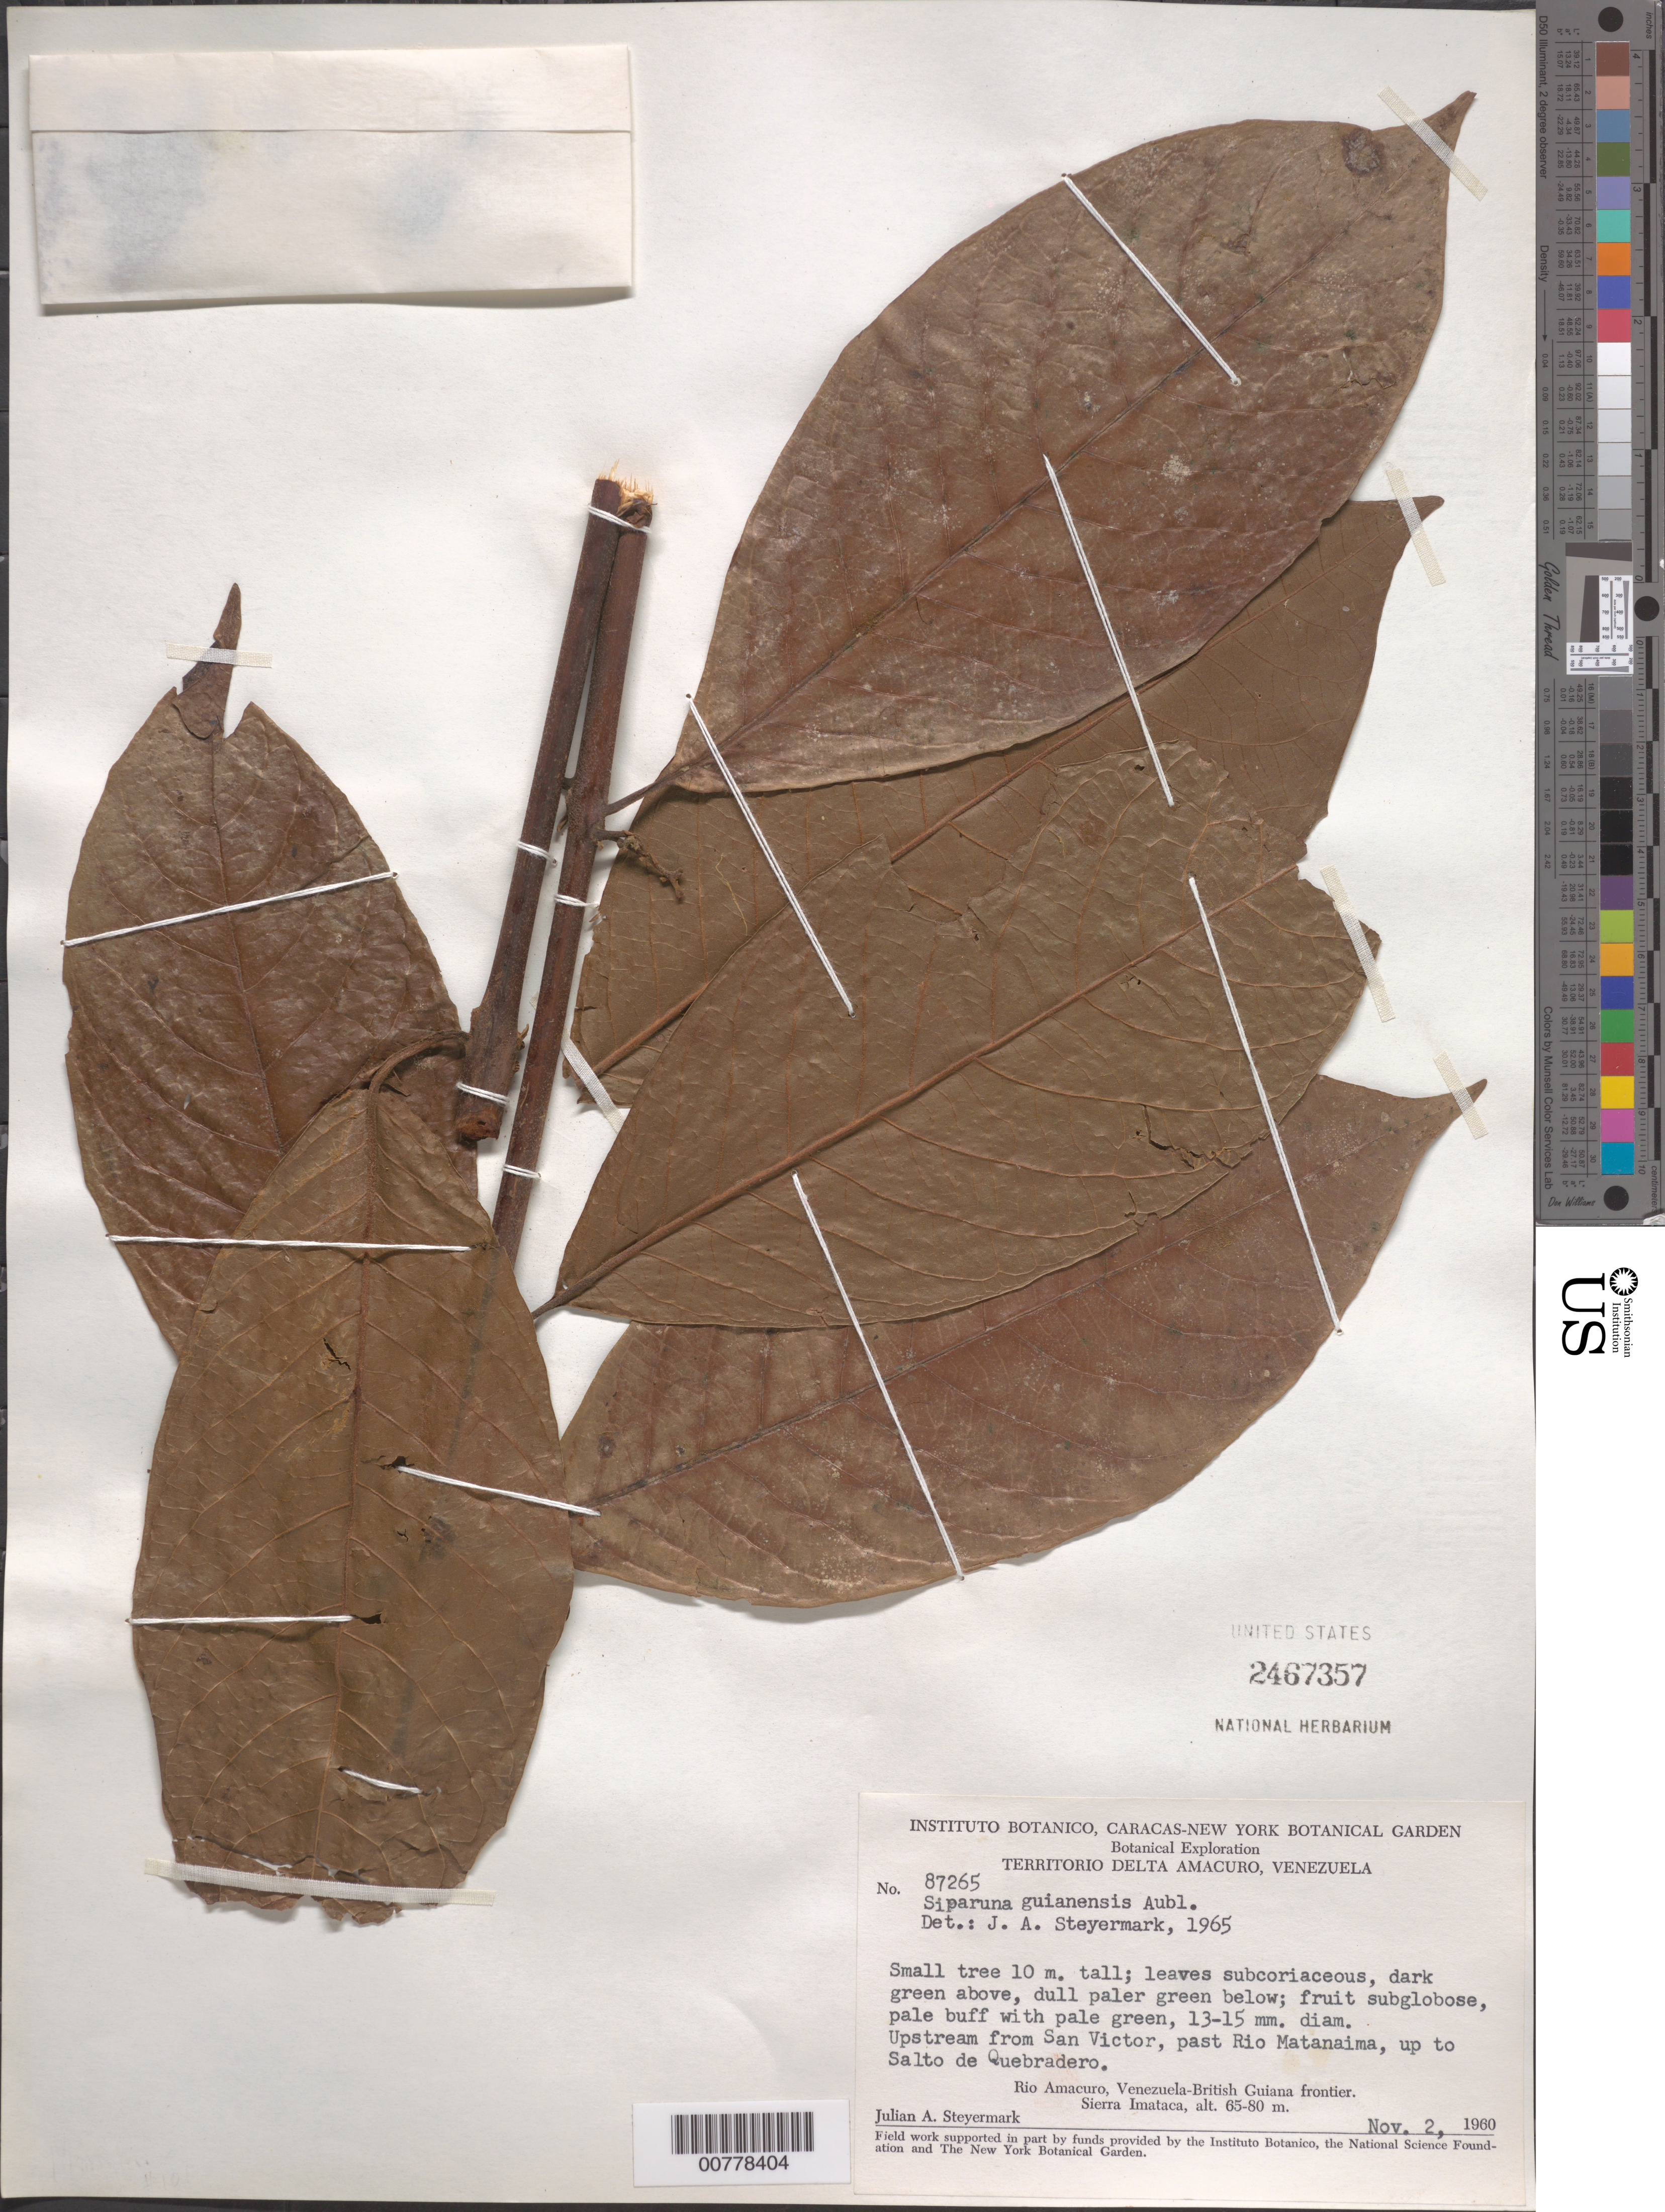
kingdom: Plantae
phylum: Tracheophyta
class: Magnoliopsida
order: Laurales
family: Siparunaceae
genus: Siparuna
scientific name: Siparuna guianensis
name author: Aubl.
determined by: Steyermark, Julian A., (VEN)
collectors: J. Steyermark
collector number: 87265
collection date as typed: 2-Nov-60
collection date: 1960-11-02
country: Venezuela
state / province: Delta Amacuro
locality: Río Amacuro, Venezuela-British Guiana frontier, Sierra Imataca; upstream from San Victor, past Quebrada Piedradero and Río Matanaima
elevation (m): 65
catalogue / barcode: US 2467357